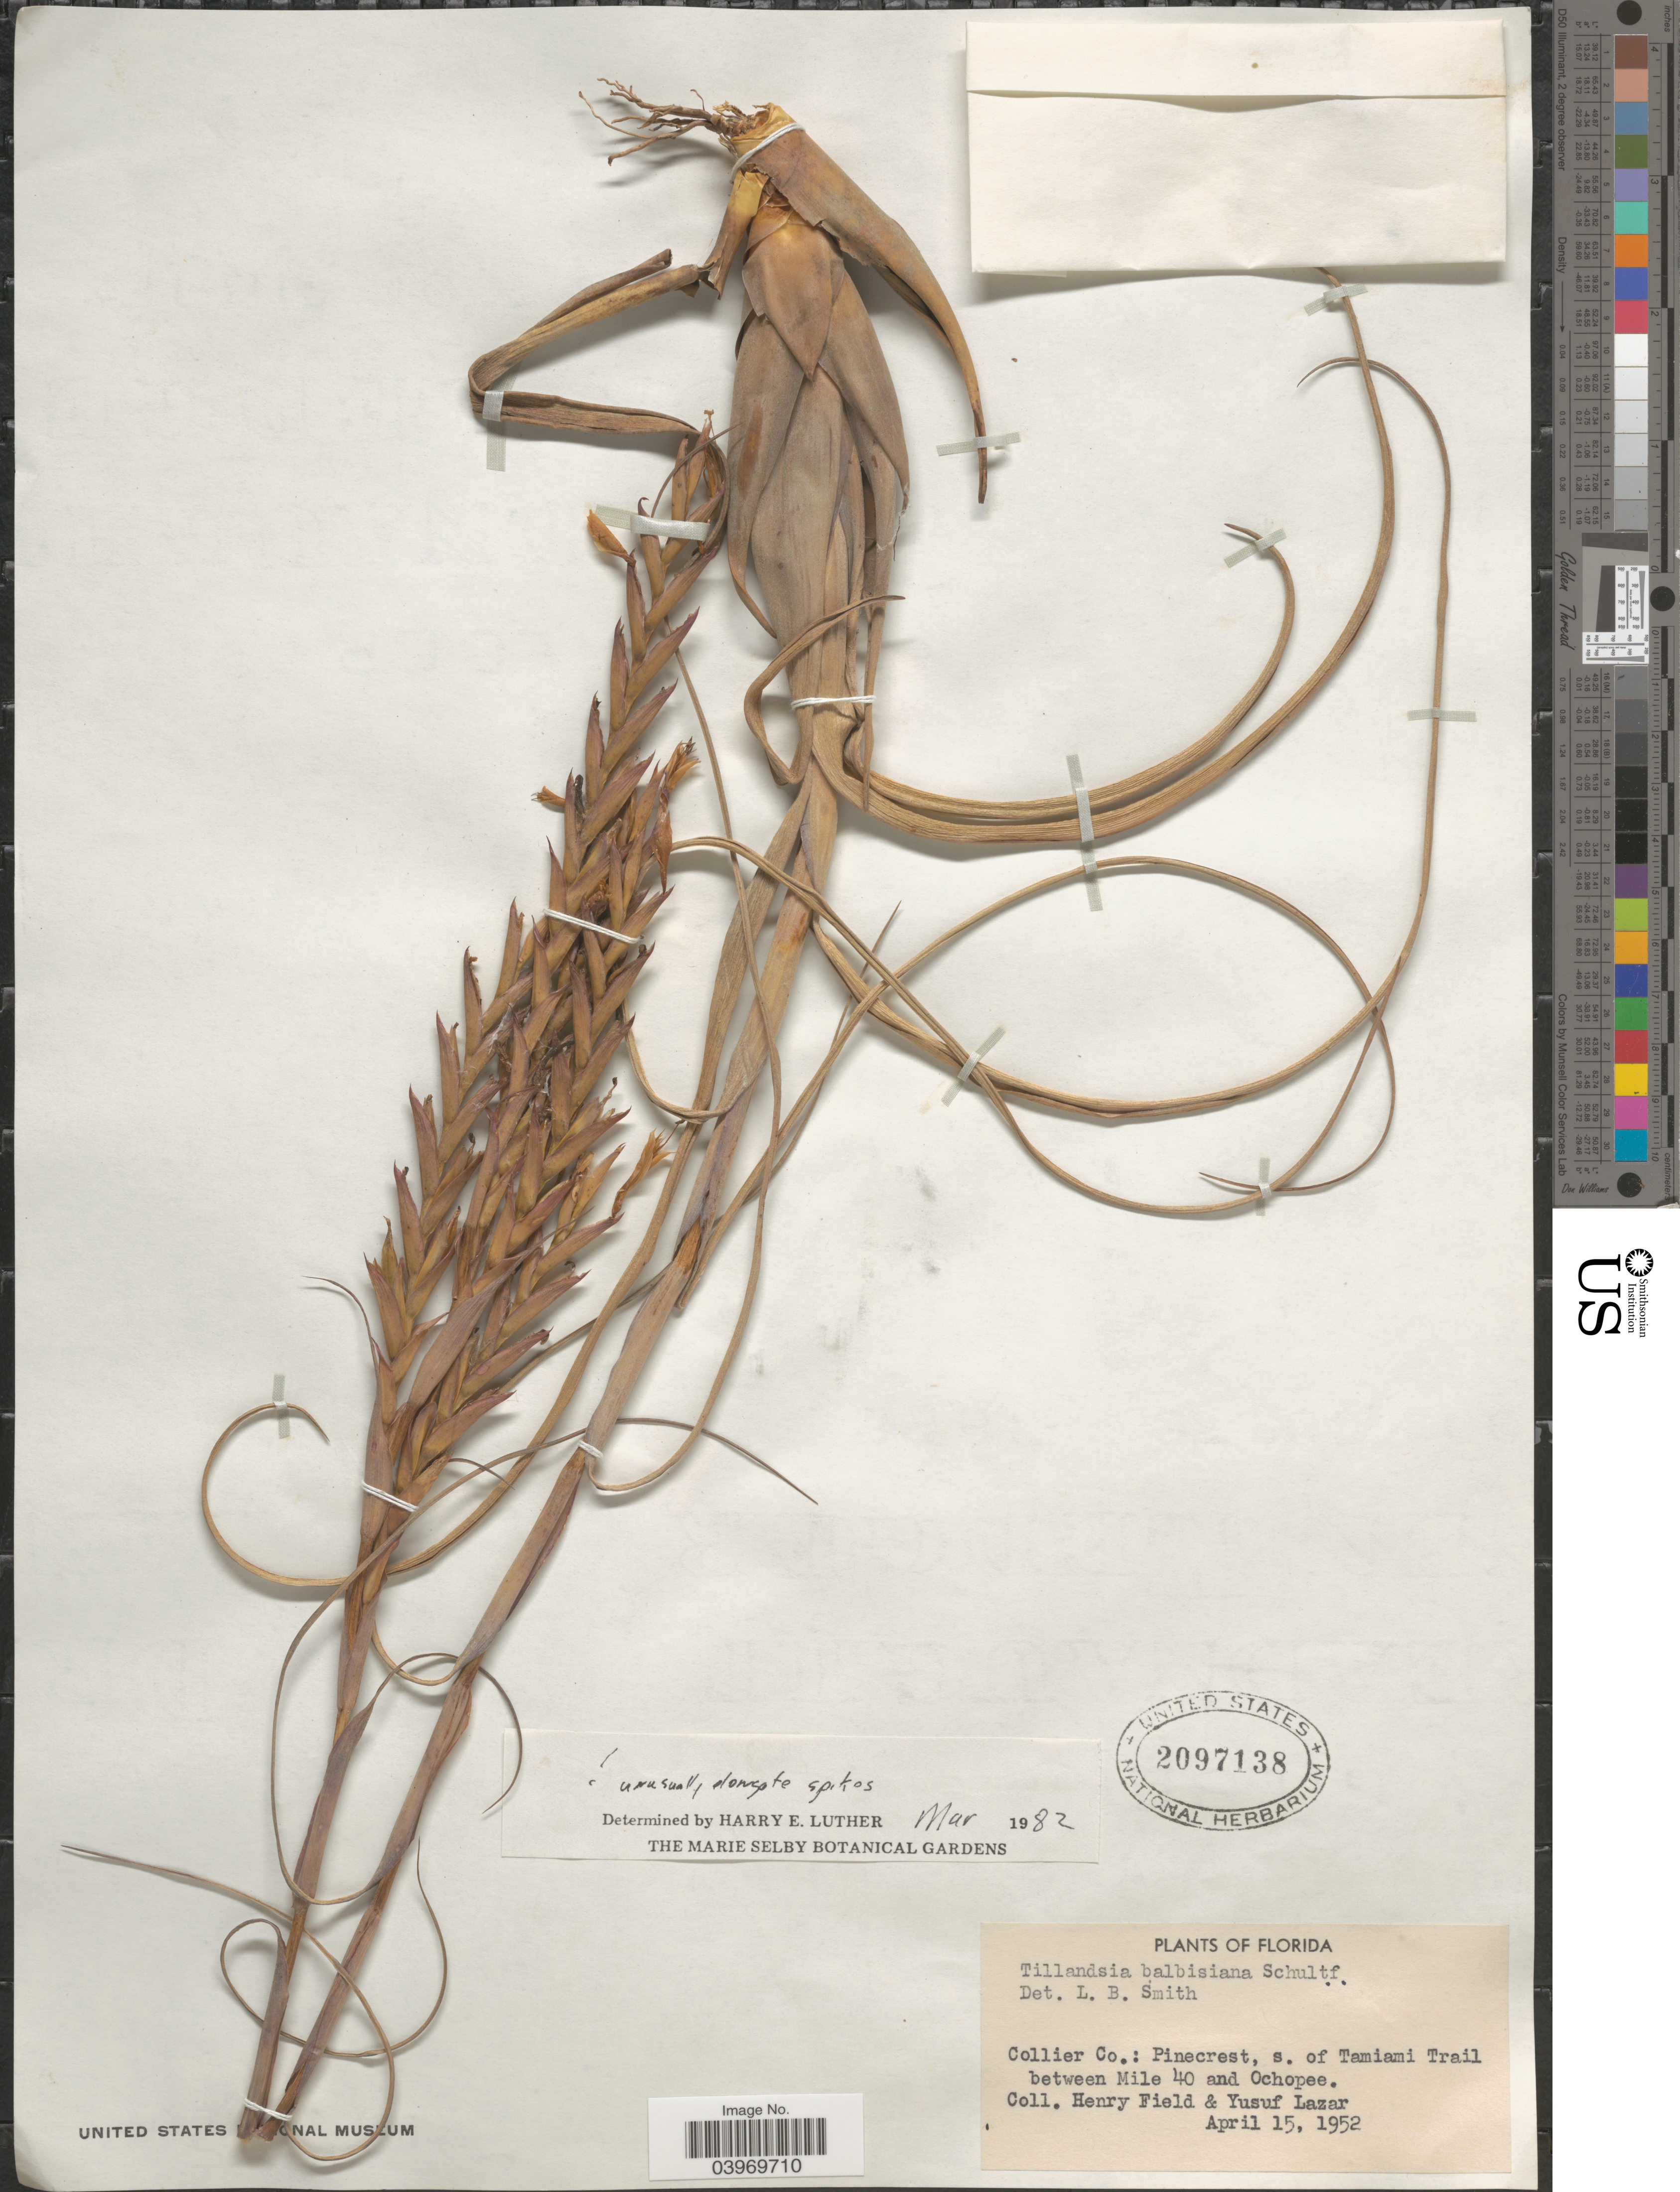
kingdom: Plantae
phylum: Tracheophyta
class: Liliopsida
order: Poales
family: Bromeliaceae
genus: Tillandsia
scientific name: Tillandsia balbisiana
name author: Schult. f.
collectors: H. Field & Y. Lazar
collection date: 1952-04-15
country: United States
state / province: Florida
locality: Collier Co.: Pinecrest, s. of Tamiami Trail between Mile 40 and Ochopee.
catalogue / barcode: US 2097138